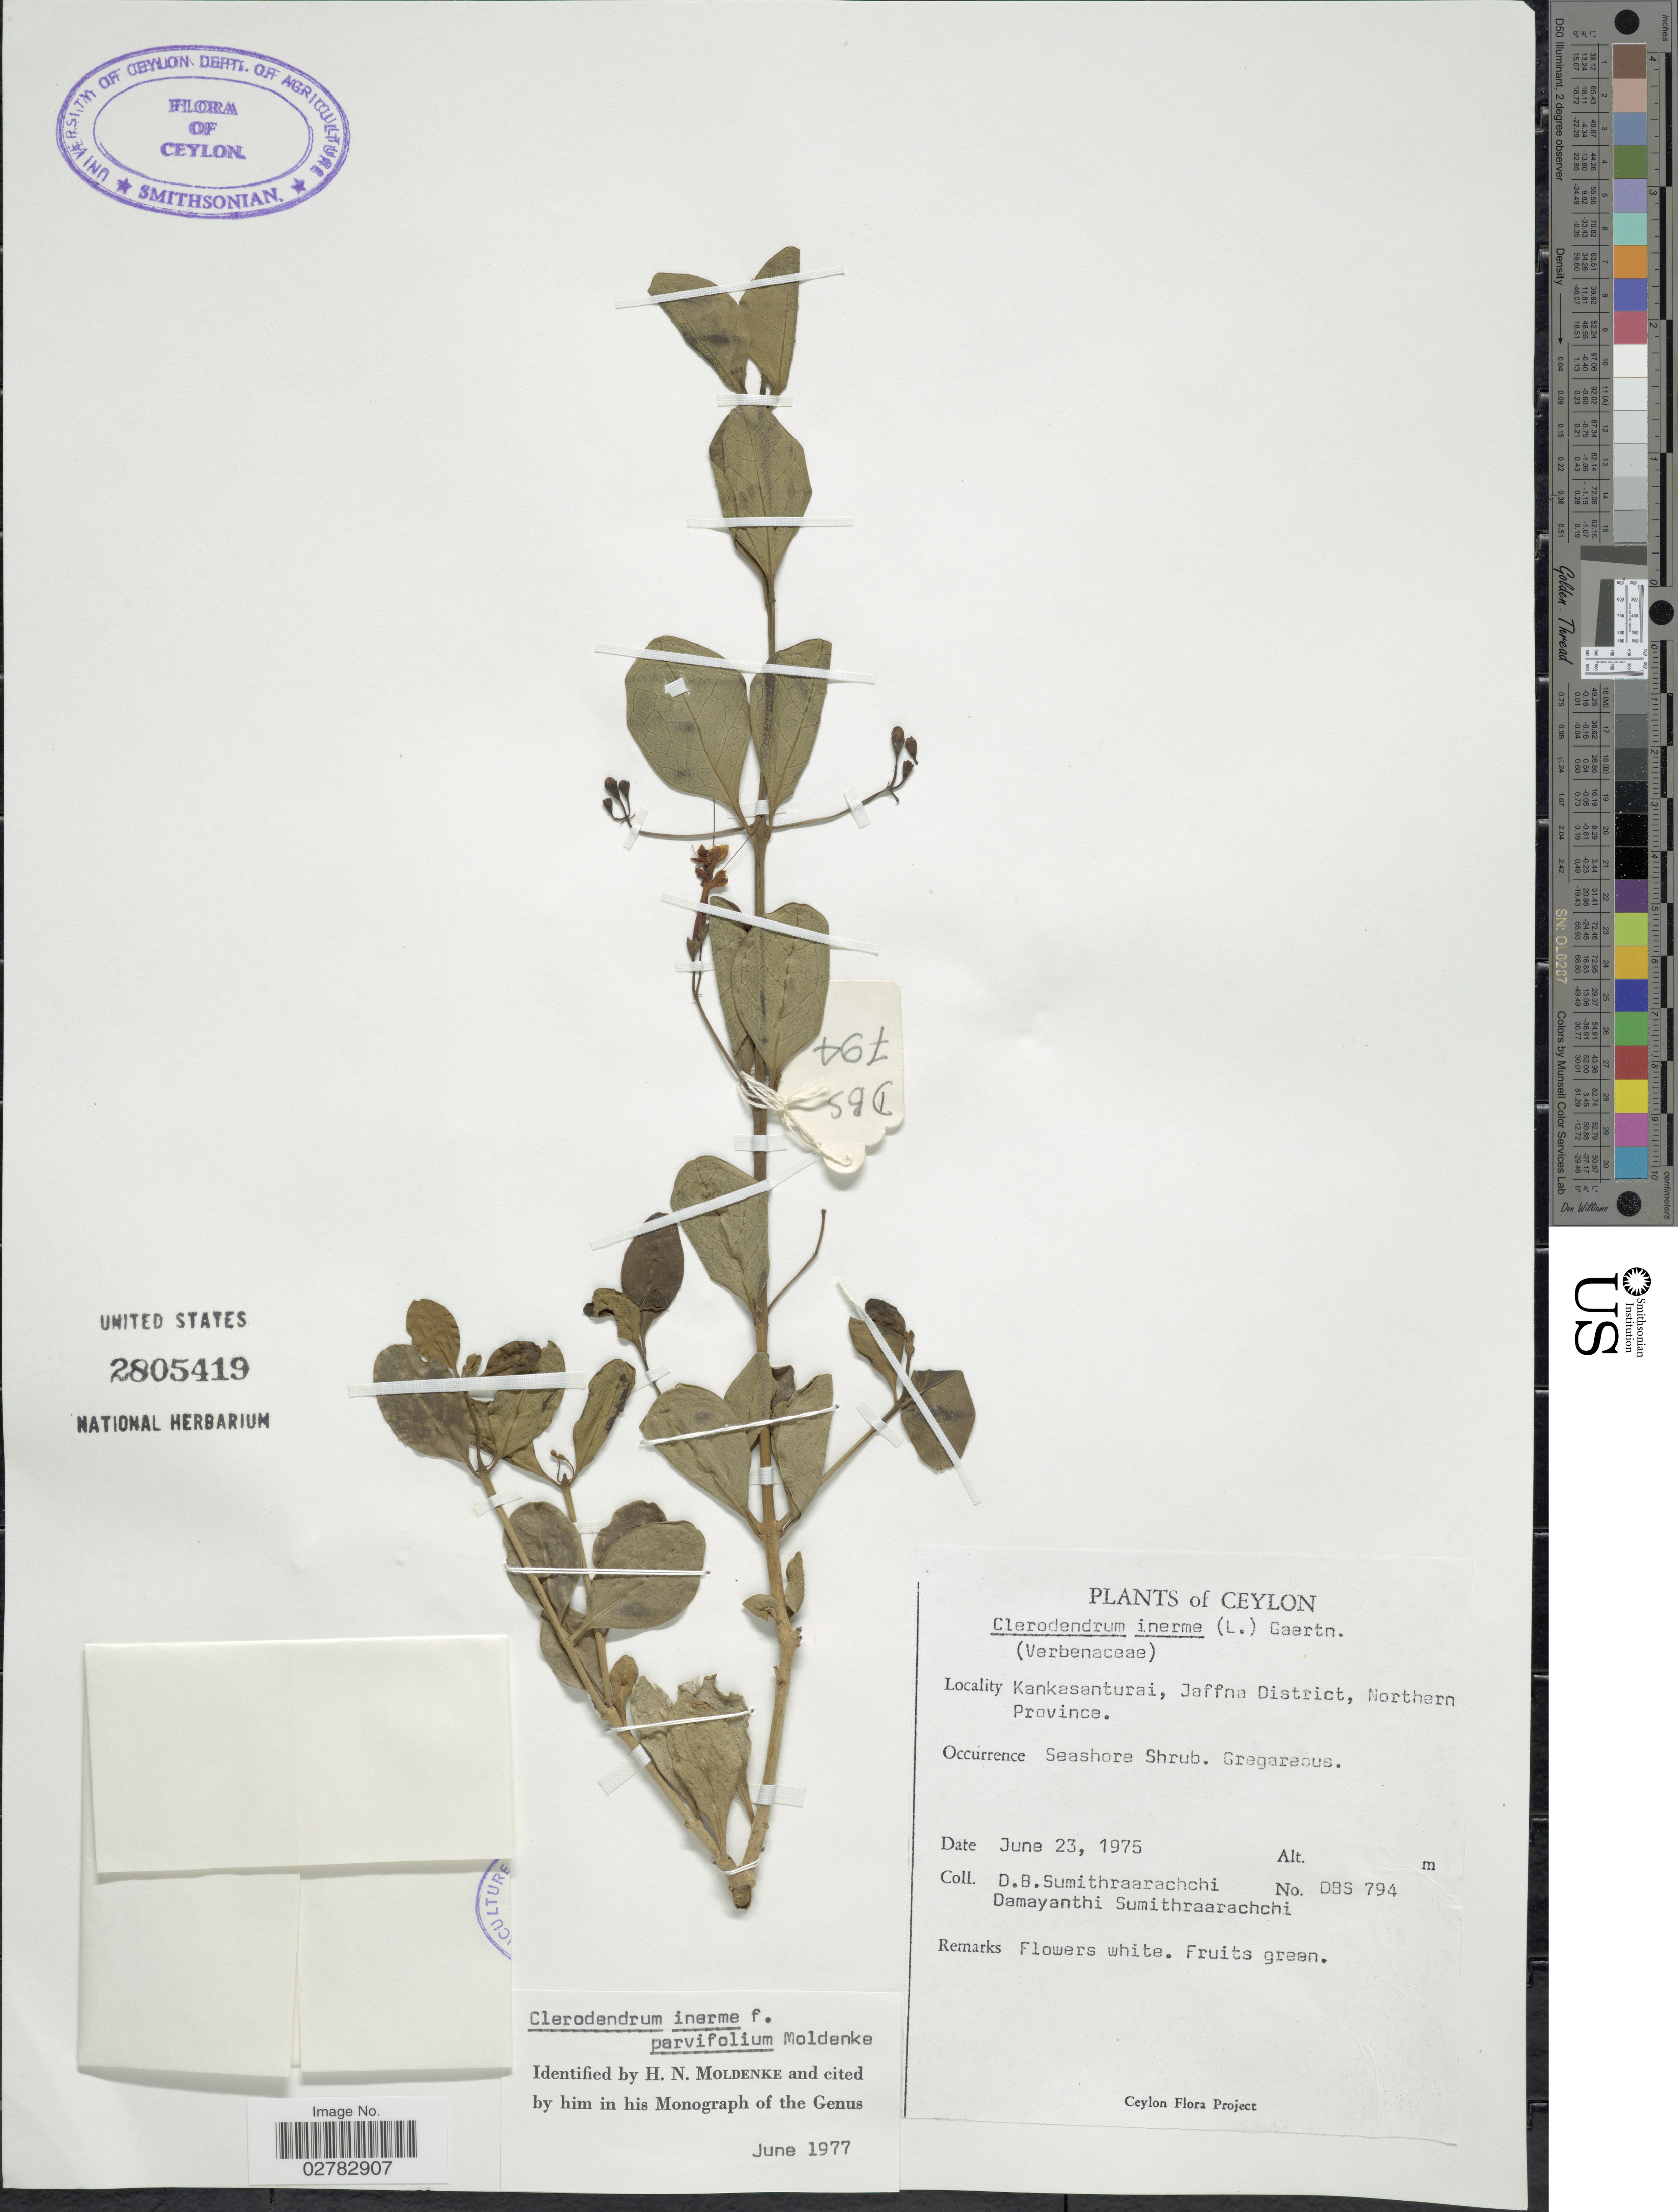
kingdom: Plantae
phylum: Tracheophyta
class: Magnoliopsida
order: Lamiales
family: Lamiaceae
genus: Clerodendrum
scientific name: Clerodendrum inerme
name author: (L.) Gaertn.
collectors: D. B. Sumithraarachchi & D. Sumithraarachchi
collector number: DBS794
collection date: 1975-06-23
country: Sri Lanka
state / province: Northern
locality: Ceylon. Kankasanturai, Jaffna District.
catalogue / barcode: US 2805419